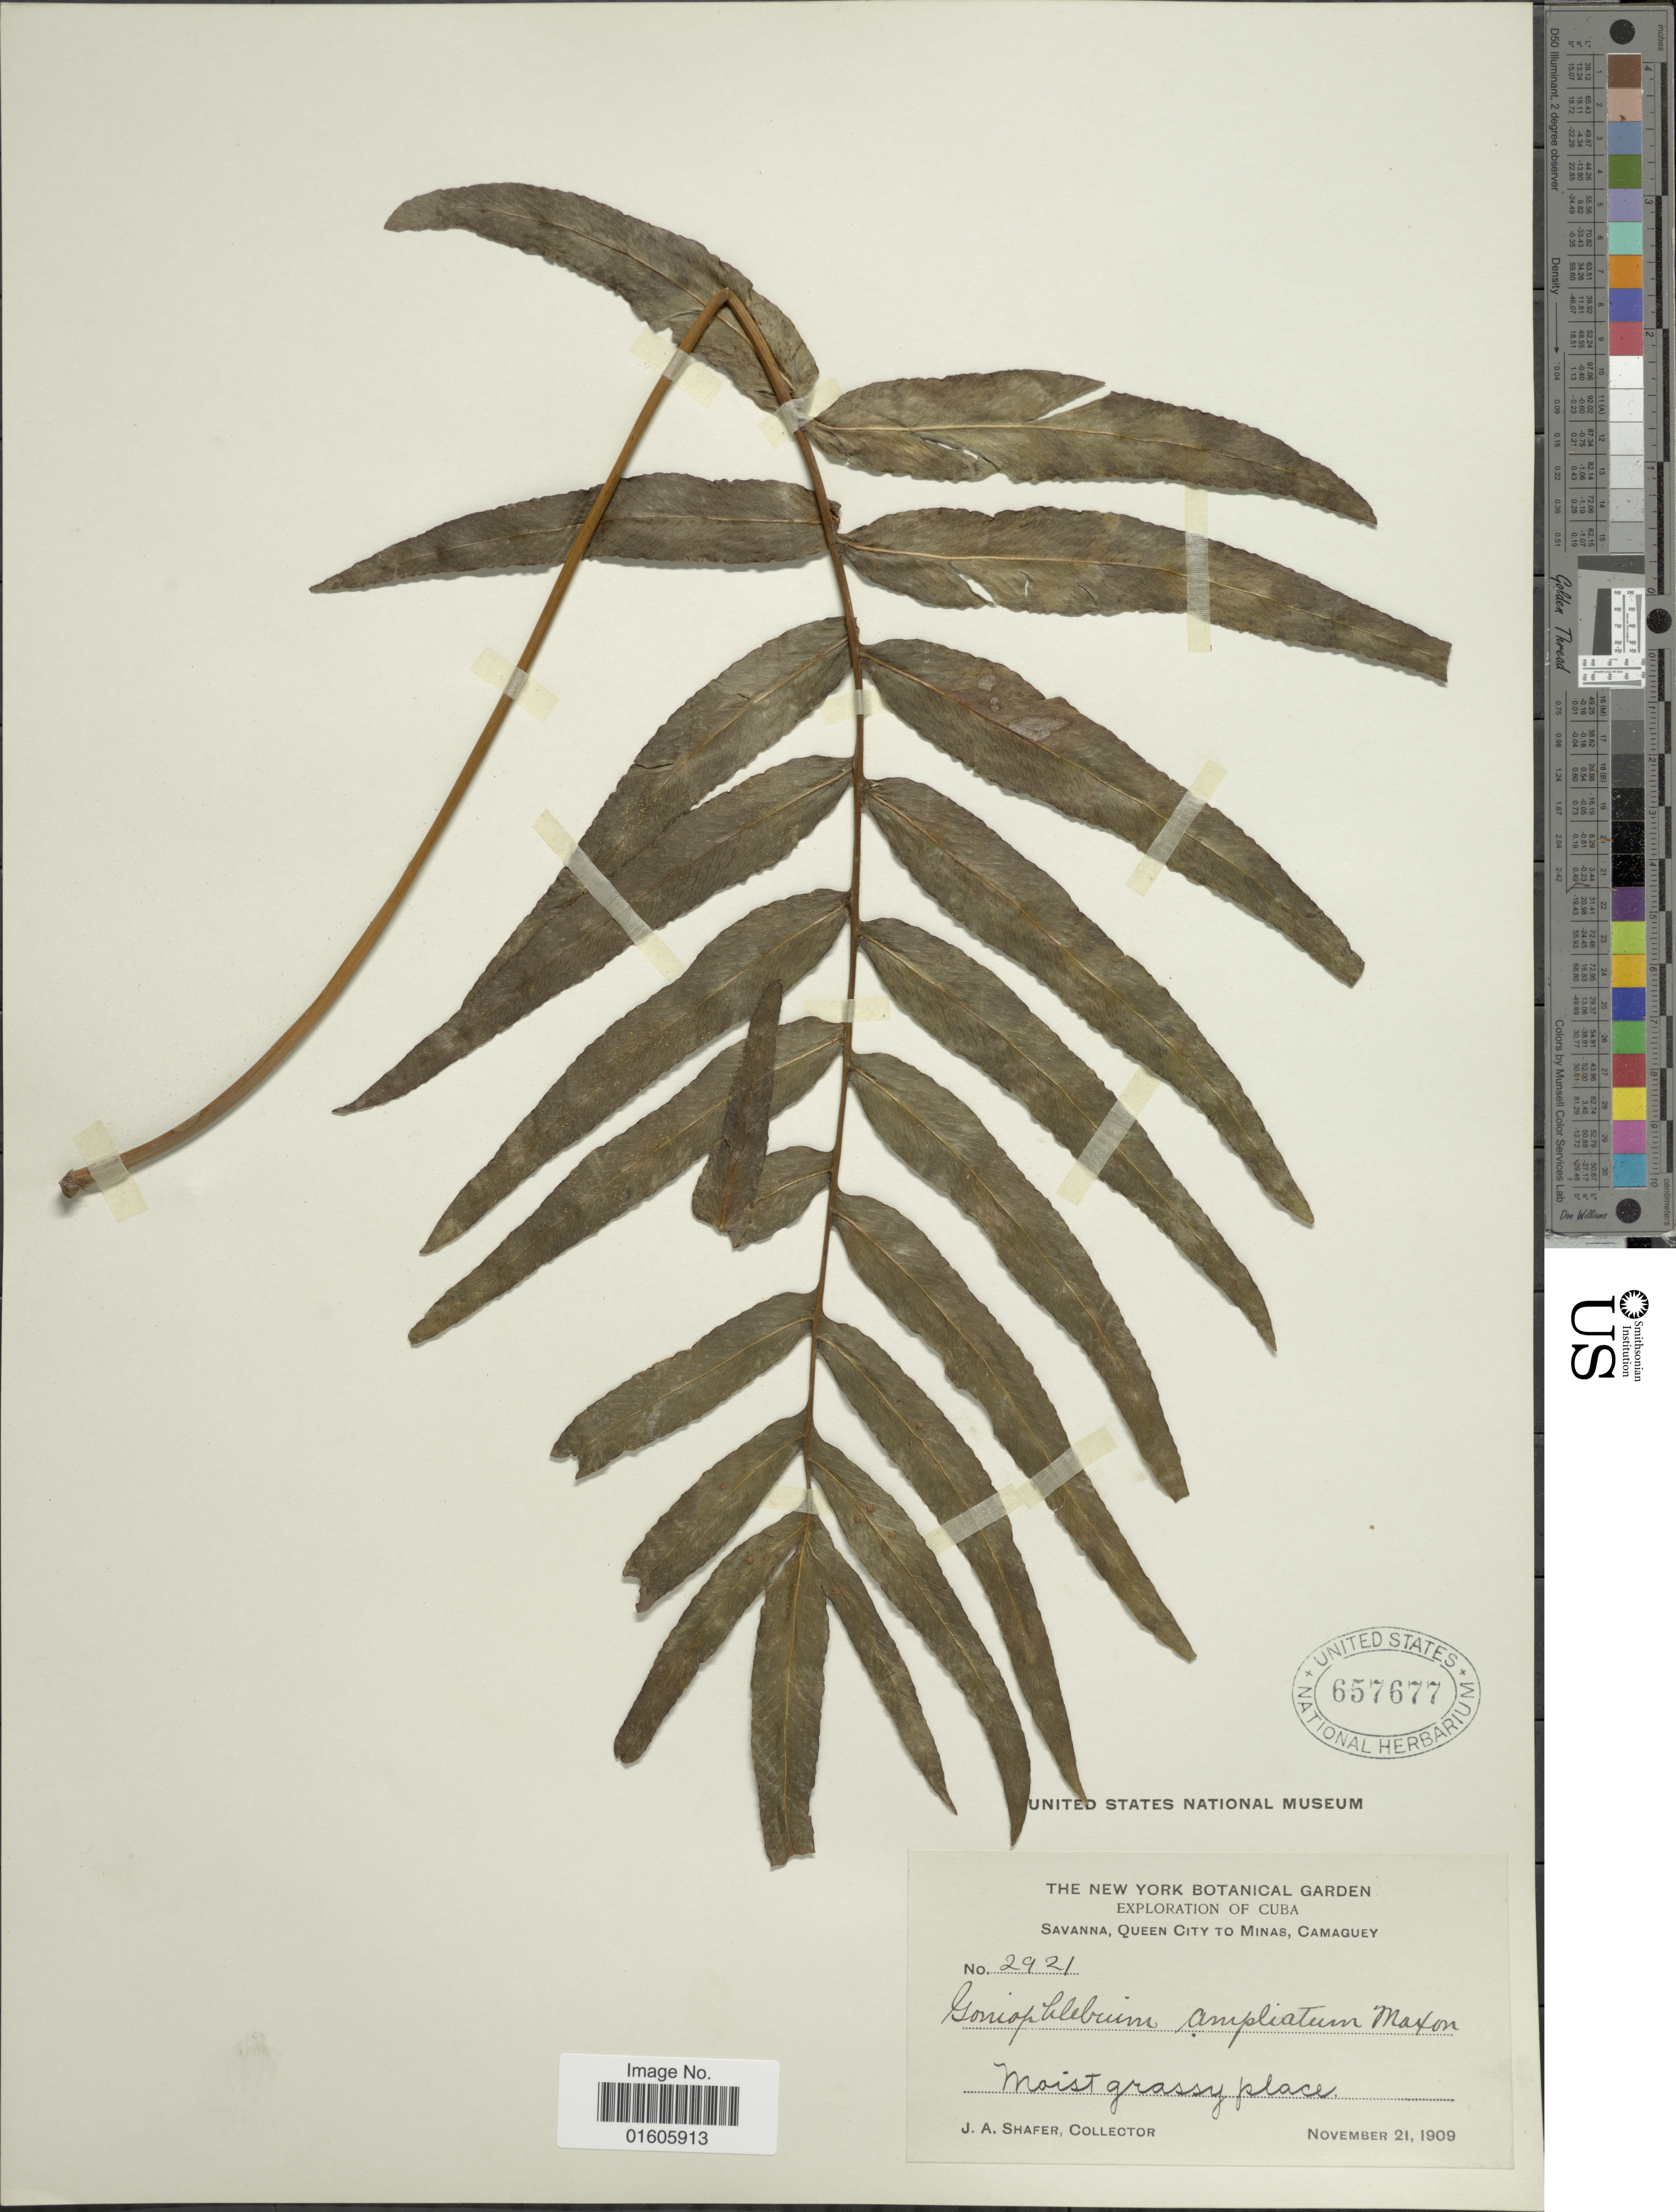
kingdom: Plantae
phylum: Tracheophyta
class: Polypodiopsida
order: Polypodiales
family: Polypodiaceae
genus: Serpocaulon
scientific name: Serpocaulon triseriale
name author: (Sw.) A.R. Sm.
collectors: J. A. Shafer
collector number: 2921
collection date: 1909-11-21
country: Cuba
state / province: Camagüey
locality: Savanna, Queen City to Minas, Camaguey.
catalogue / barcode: US 657677